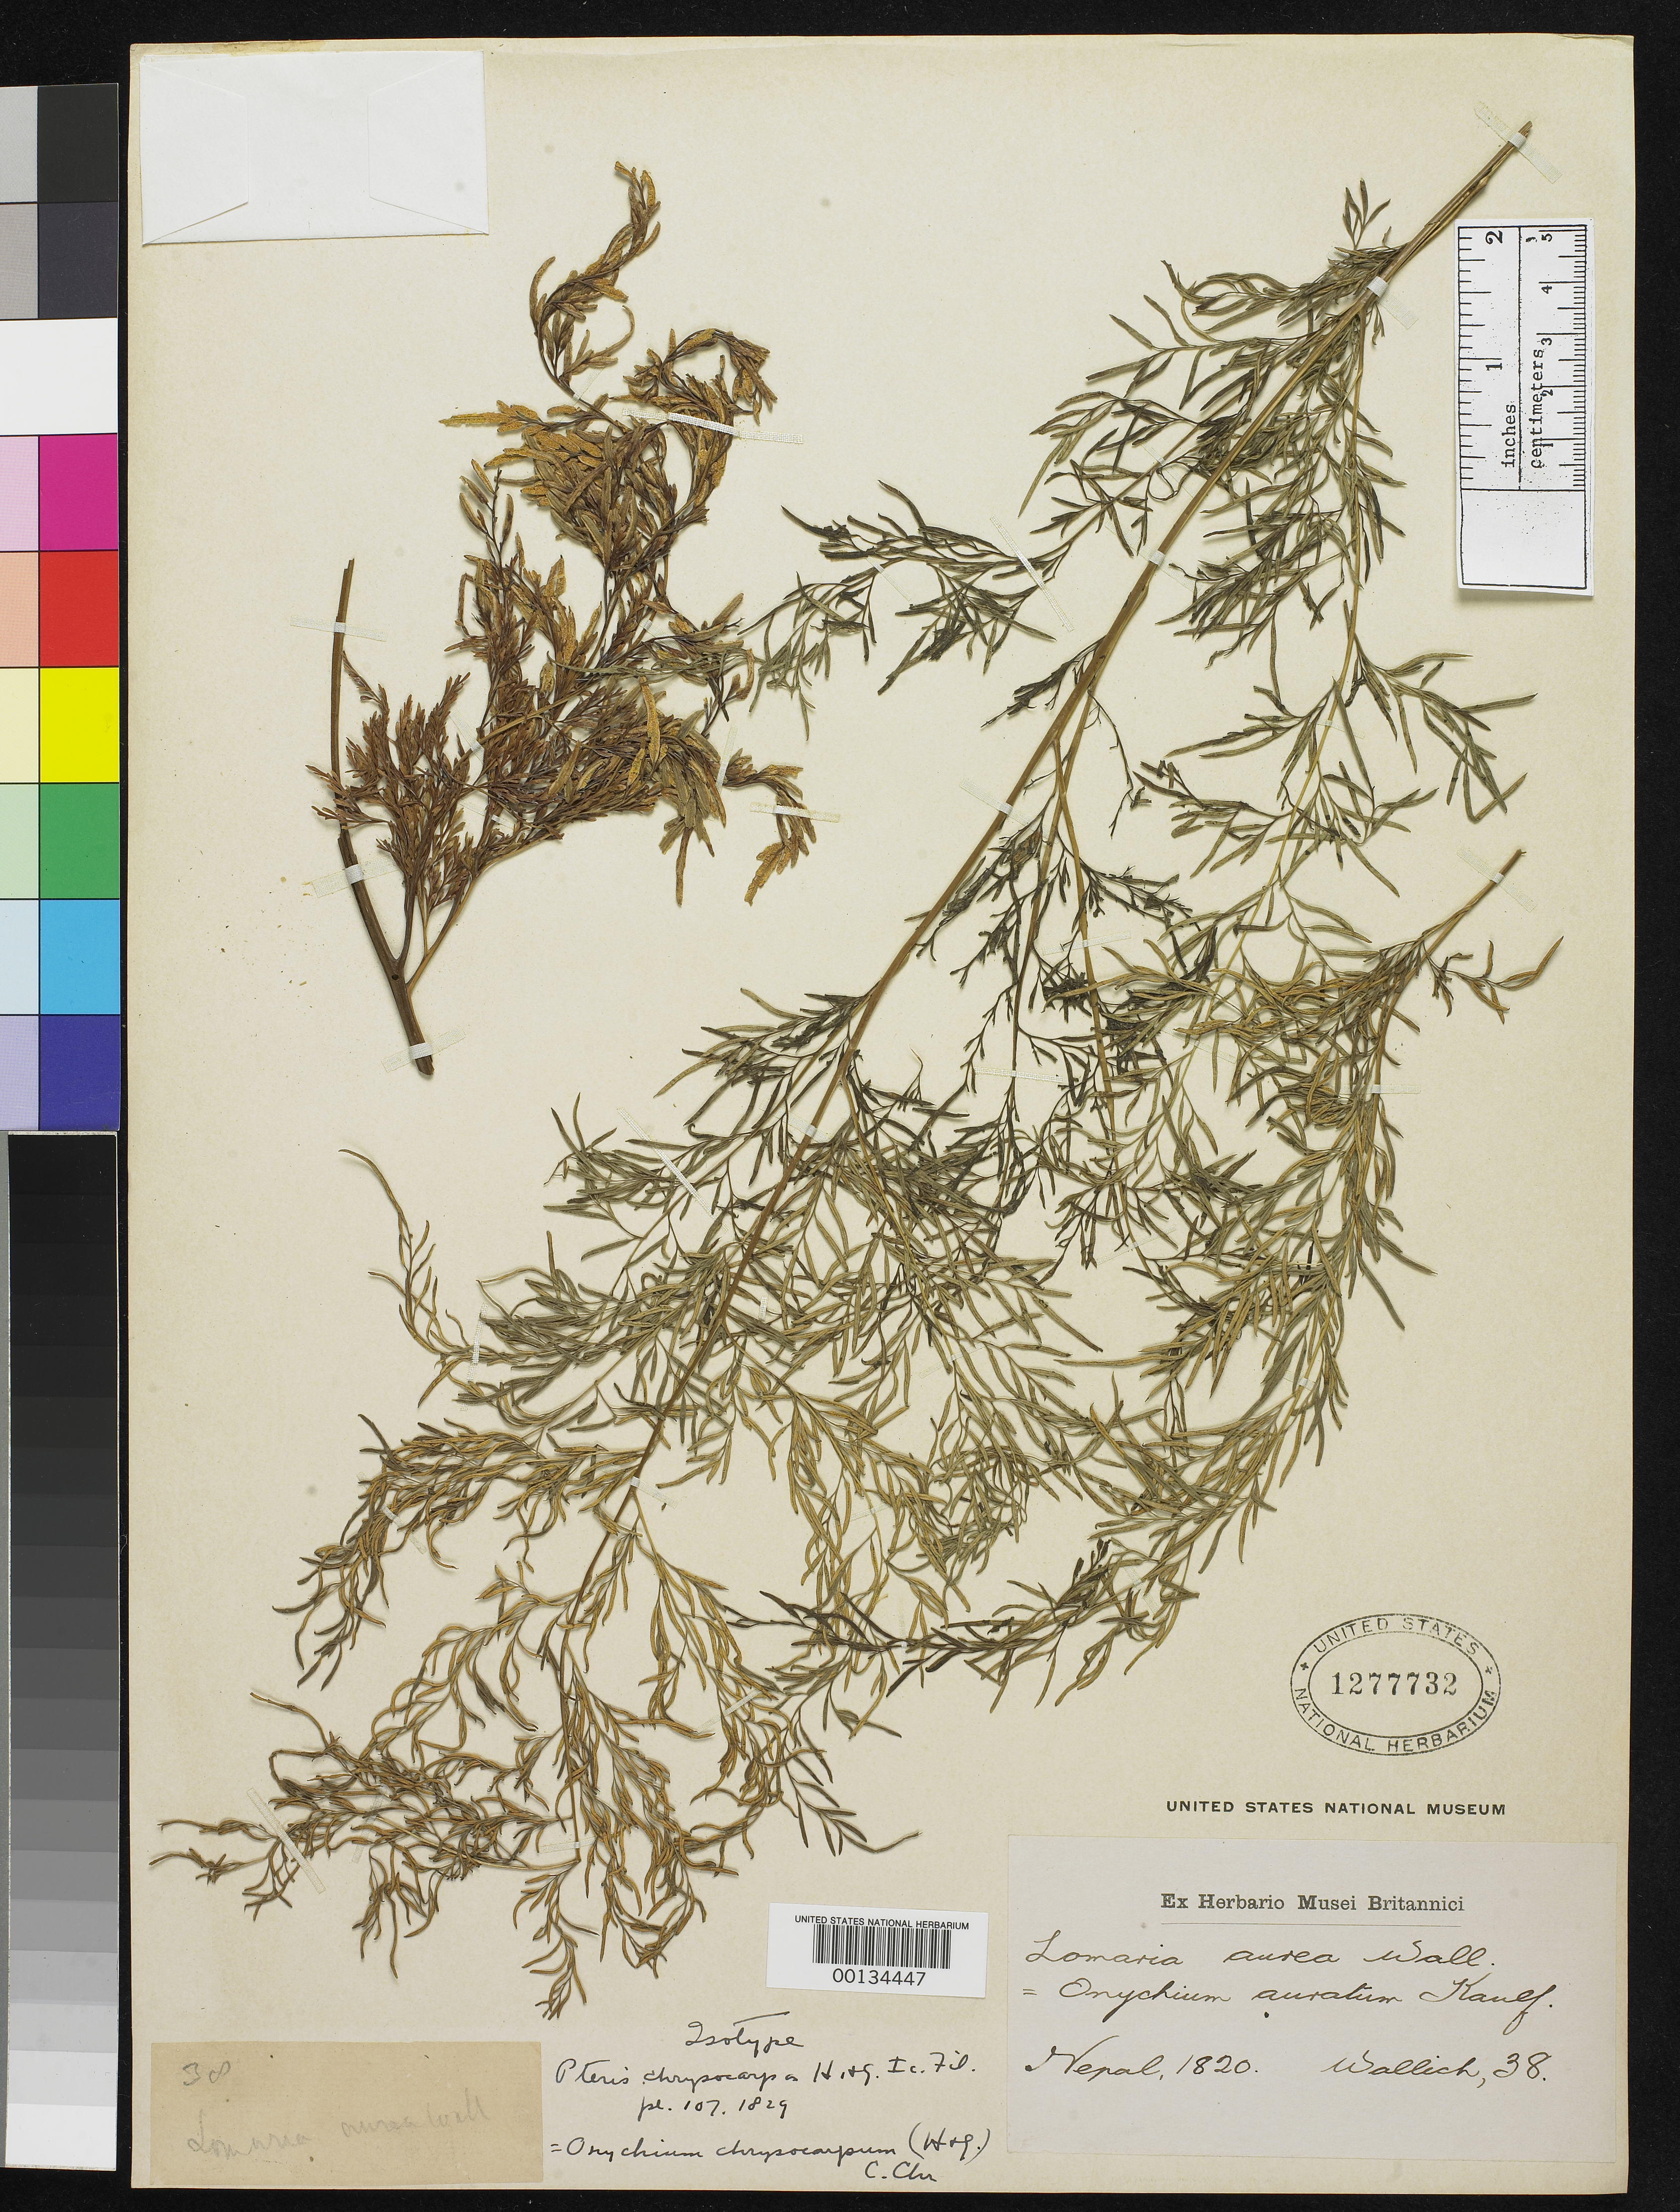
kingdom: Plantae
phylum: Tracheophyta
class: Polypodiopsida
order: Polypodiales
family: Pteridaceae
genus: Pteris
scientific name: Pteris chrysocarpa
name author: Hook. & Grev.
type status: Type Collection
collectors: N. Wallich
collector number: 38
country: Nepal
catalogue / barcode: US 1277732